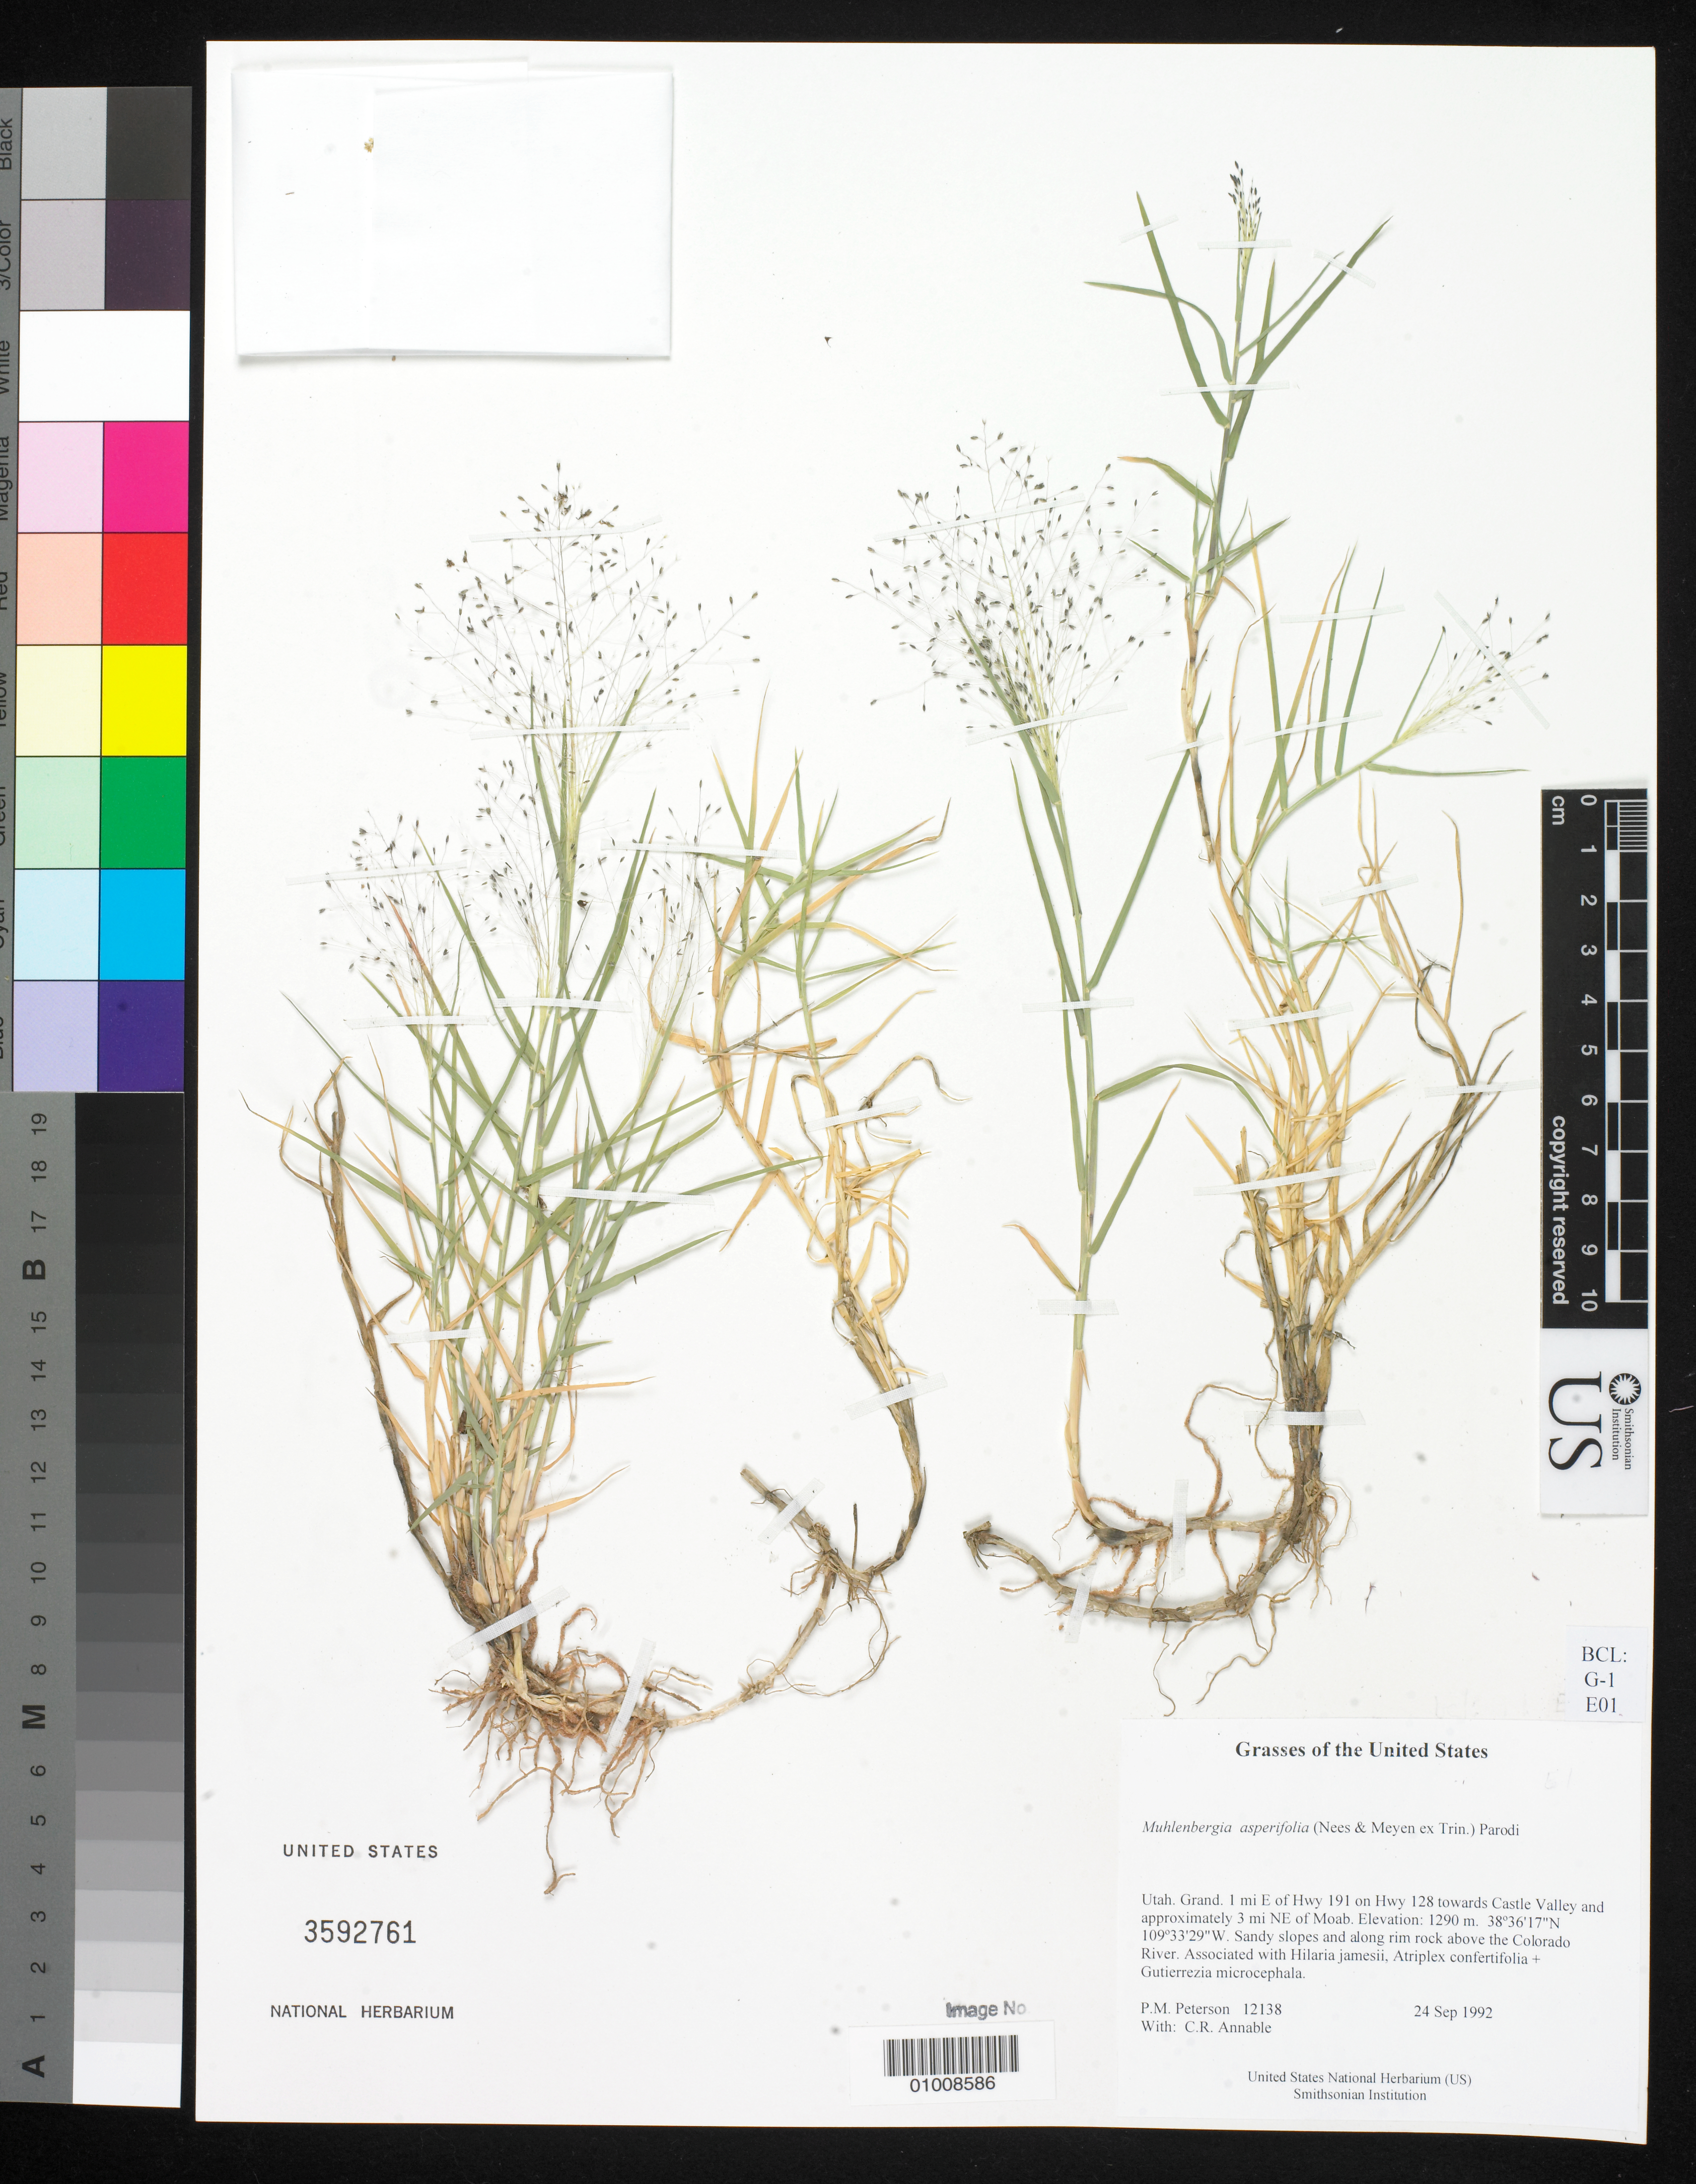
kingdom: Plantae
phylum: Tracheophyta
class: Liliopsida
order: Poales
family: Poaceae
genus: Muhlenbergia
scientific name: Muhlenbergia asperifolia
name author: (Nees & Meyen ex Trin.) Parodi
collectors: P. M. Peterson & C. R. Annable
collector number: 12138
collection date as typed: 24 Sep 1992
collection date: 1992-09-24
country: United States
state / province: Utah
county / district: Grand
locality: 1 mi E of Hwy 191 on Hwy 128 towards Castle Valley and approximately 3 mi NE of Moab.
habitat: Sandy slopes and along rim rock above the Colorado River.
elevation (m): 1290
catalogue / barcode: US 3592761